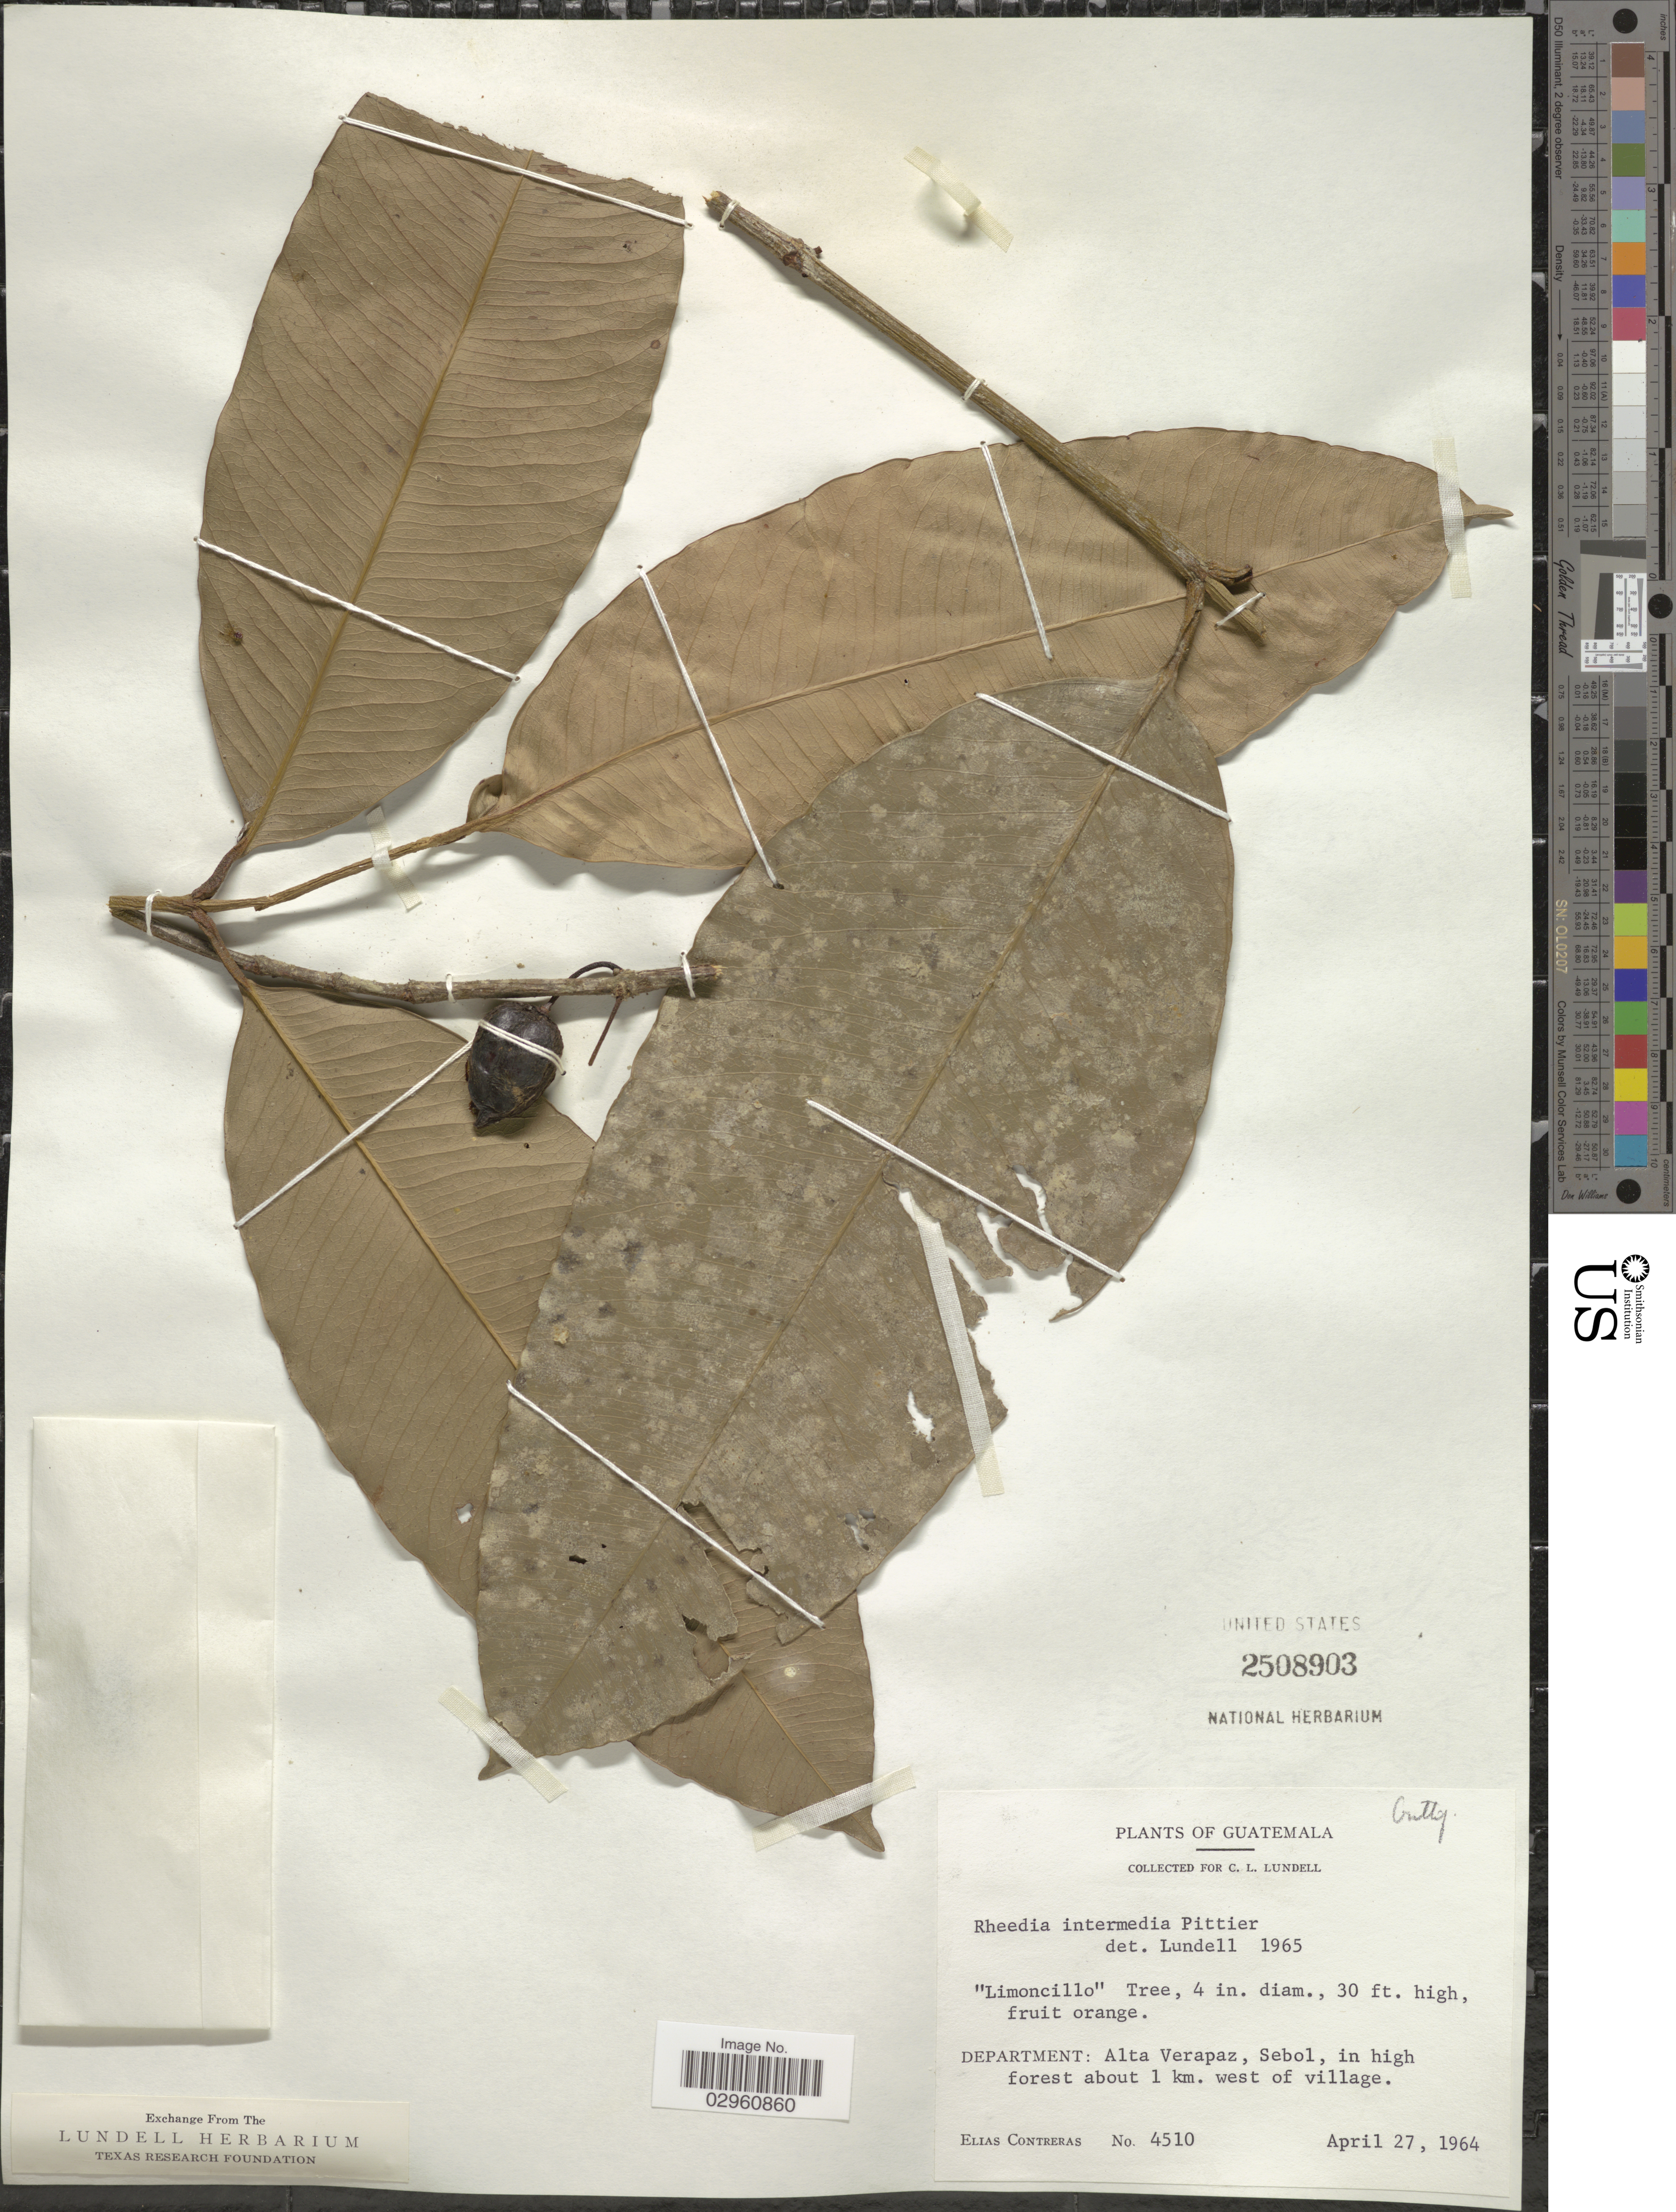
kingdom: Plantae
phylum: Tracheophyta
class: Magnoliopsida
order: Malpighiales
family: Clusiaceae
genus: Garcinia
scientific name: Garcinia intermedia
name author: (Pittier) Hammel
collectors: E. Contreras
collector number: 4510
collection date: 1964-04-27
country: Guatemala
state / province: Alta Verapaz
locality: Department: Alta Verapaz, Sebol, in high forest about 1 km. west of village.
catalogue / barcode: US 2508903